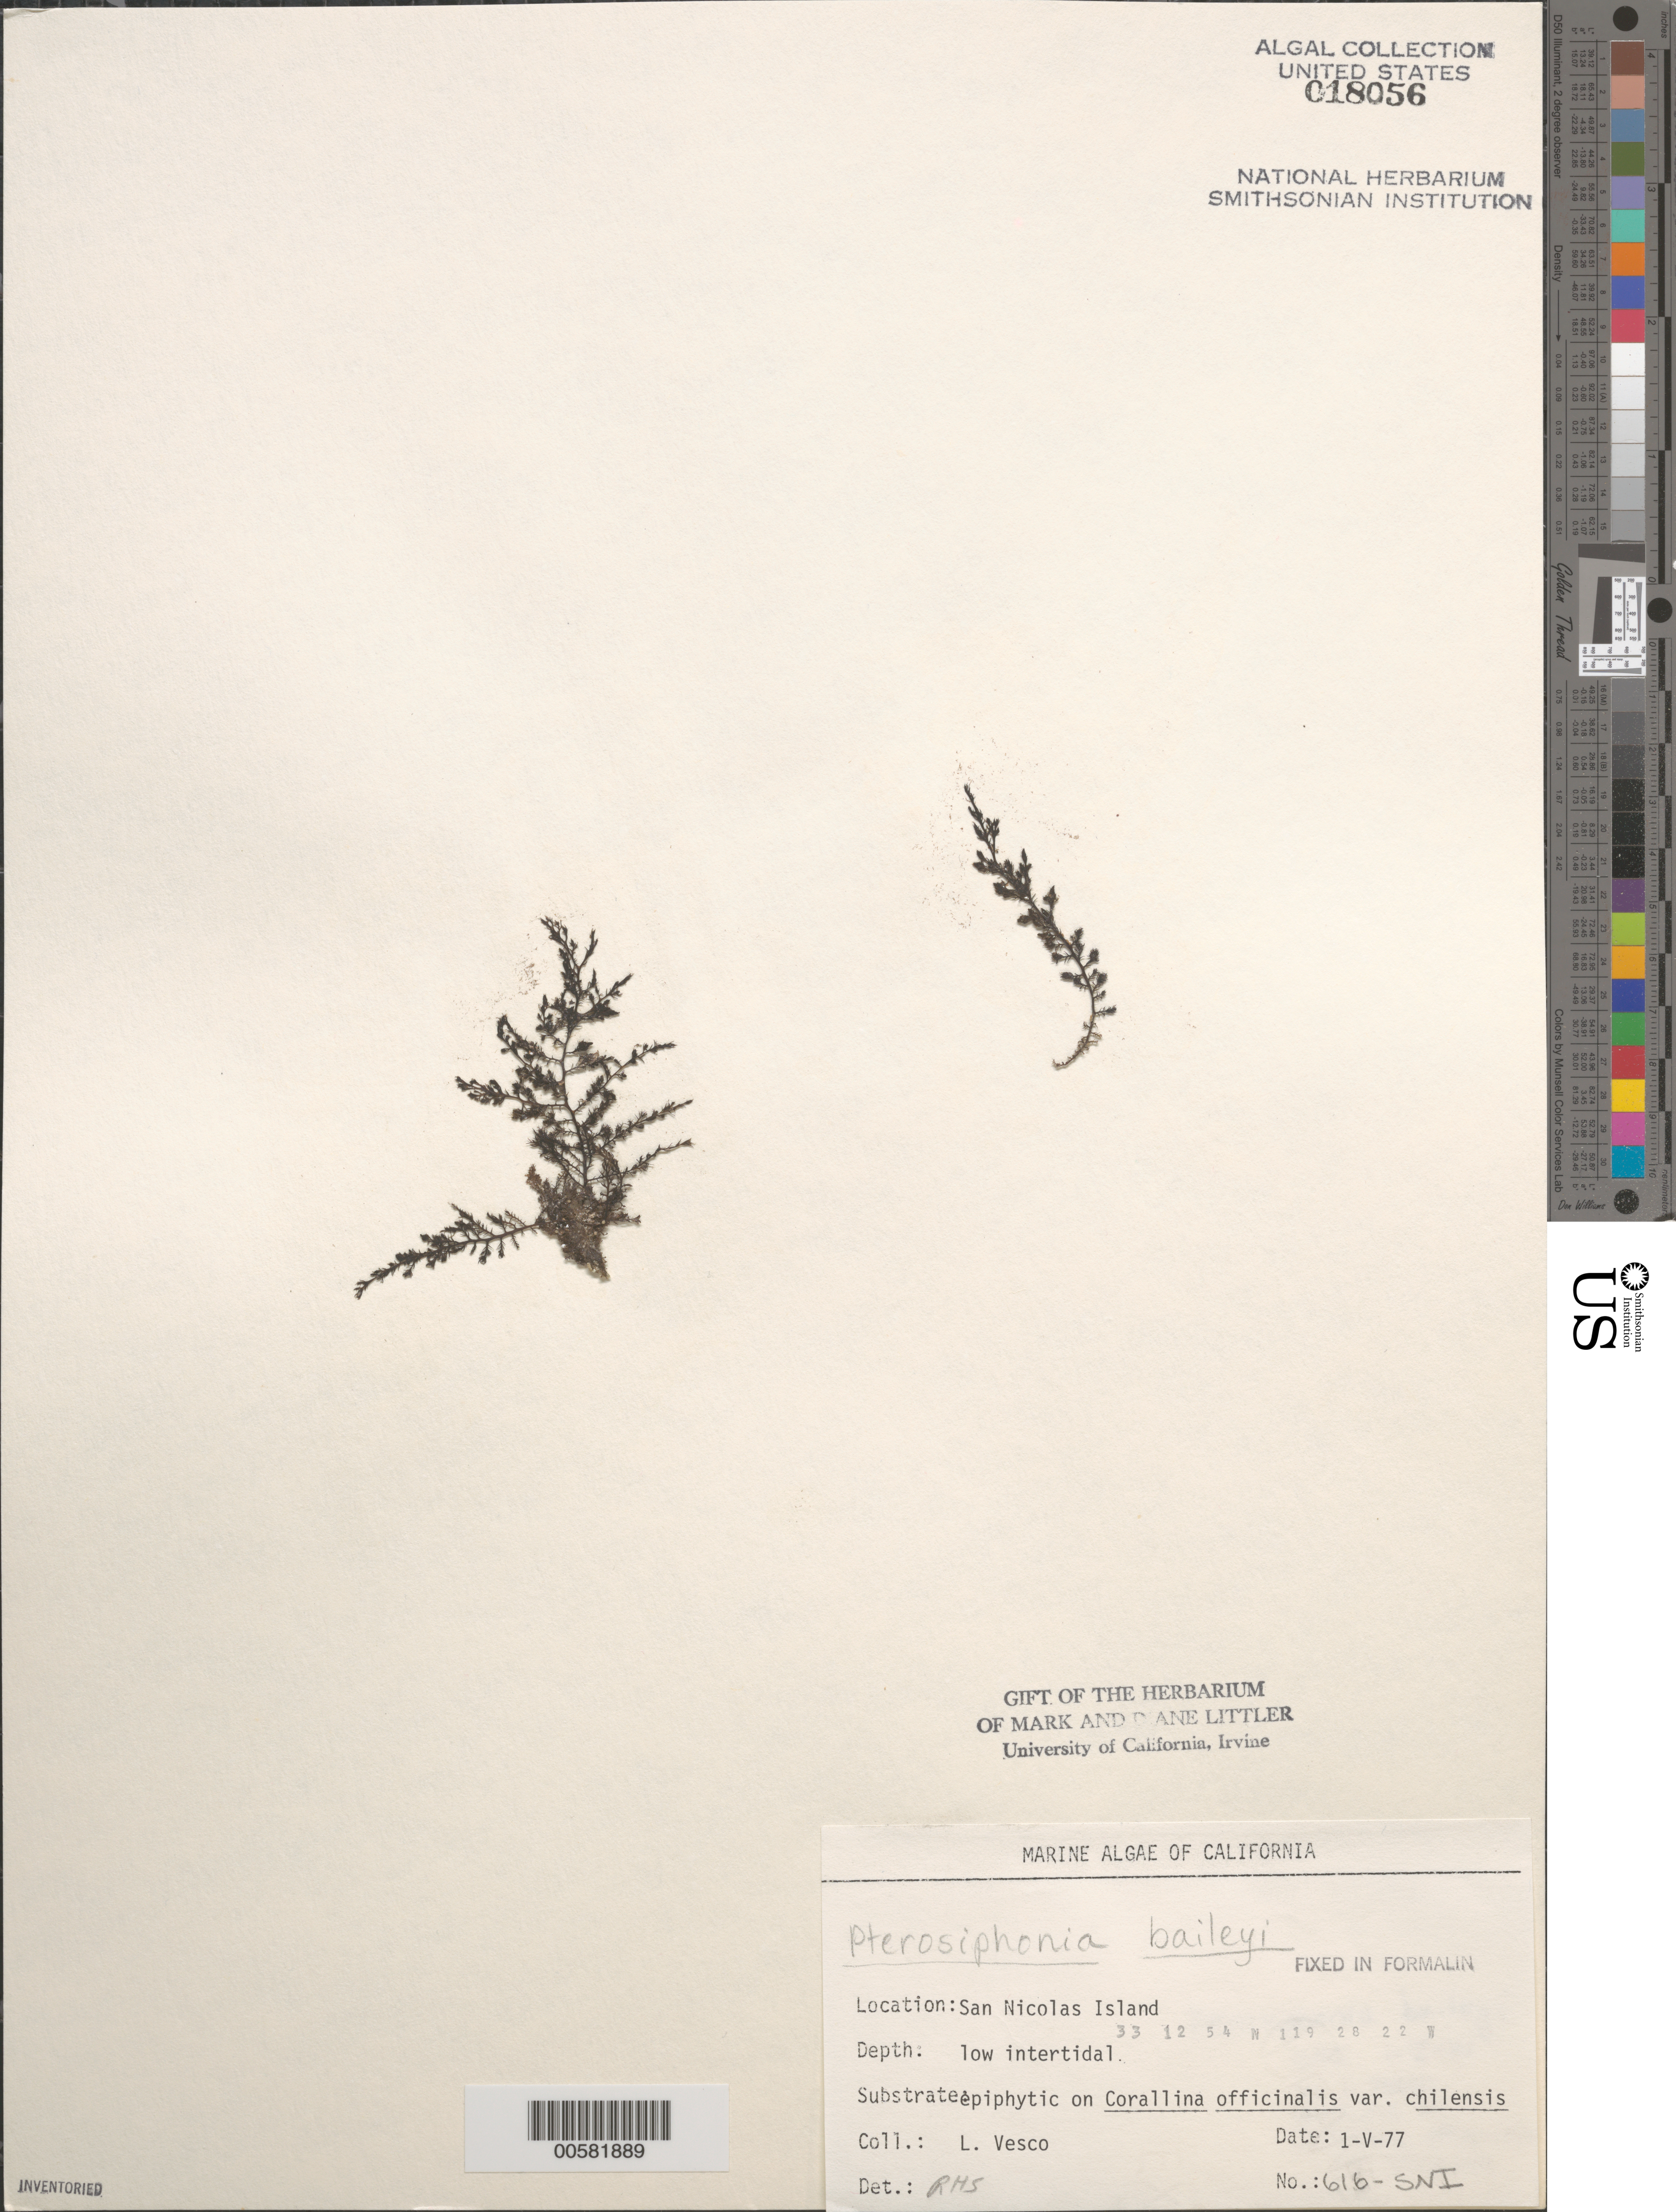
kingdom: Plantae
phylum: Rhodophyta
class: Florideophyceae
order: Ceramiales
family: Rhodomelaceae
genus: Symphyocladiella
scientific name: Symphyocladiella baileyi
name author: (Harvey) D.E.Bustamante et al.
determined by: Algae name updating Project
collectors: L. Vesco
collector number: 616-sni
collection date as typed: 01 May 1977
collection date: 1977-05-01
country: United States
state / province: California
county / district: Ventura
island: San Nicolas Island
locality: Dutch Harbor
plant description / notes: BLM-SOCALBIGHT Rocky Intertidal Survey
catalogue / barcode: US 18056